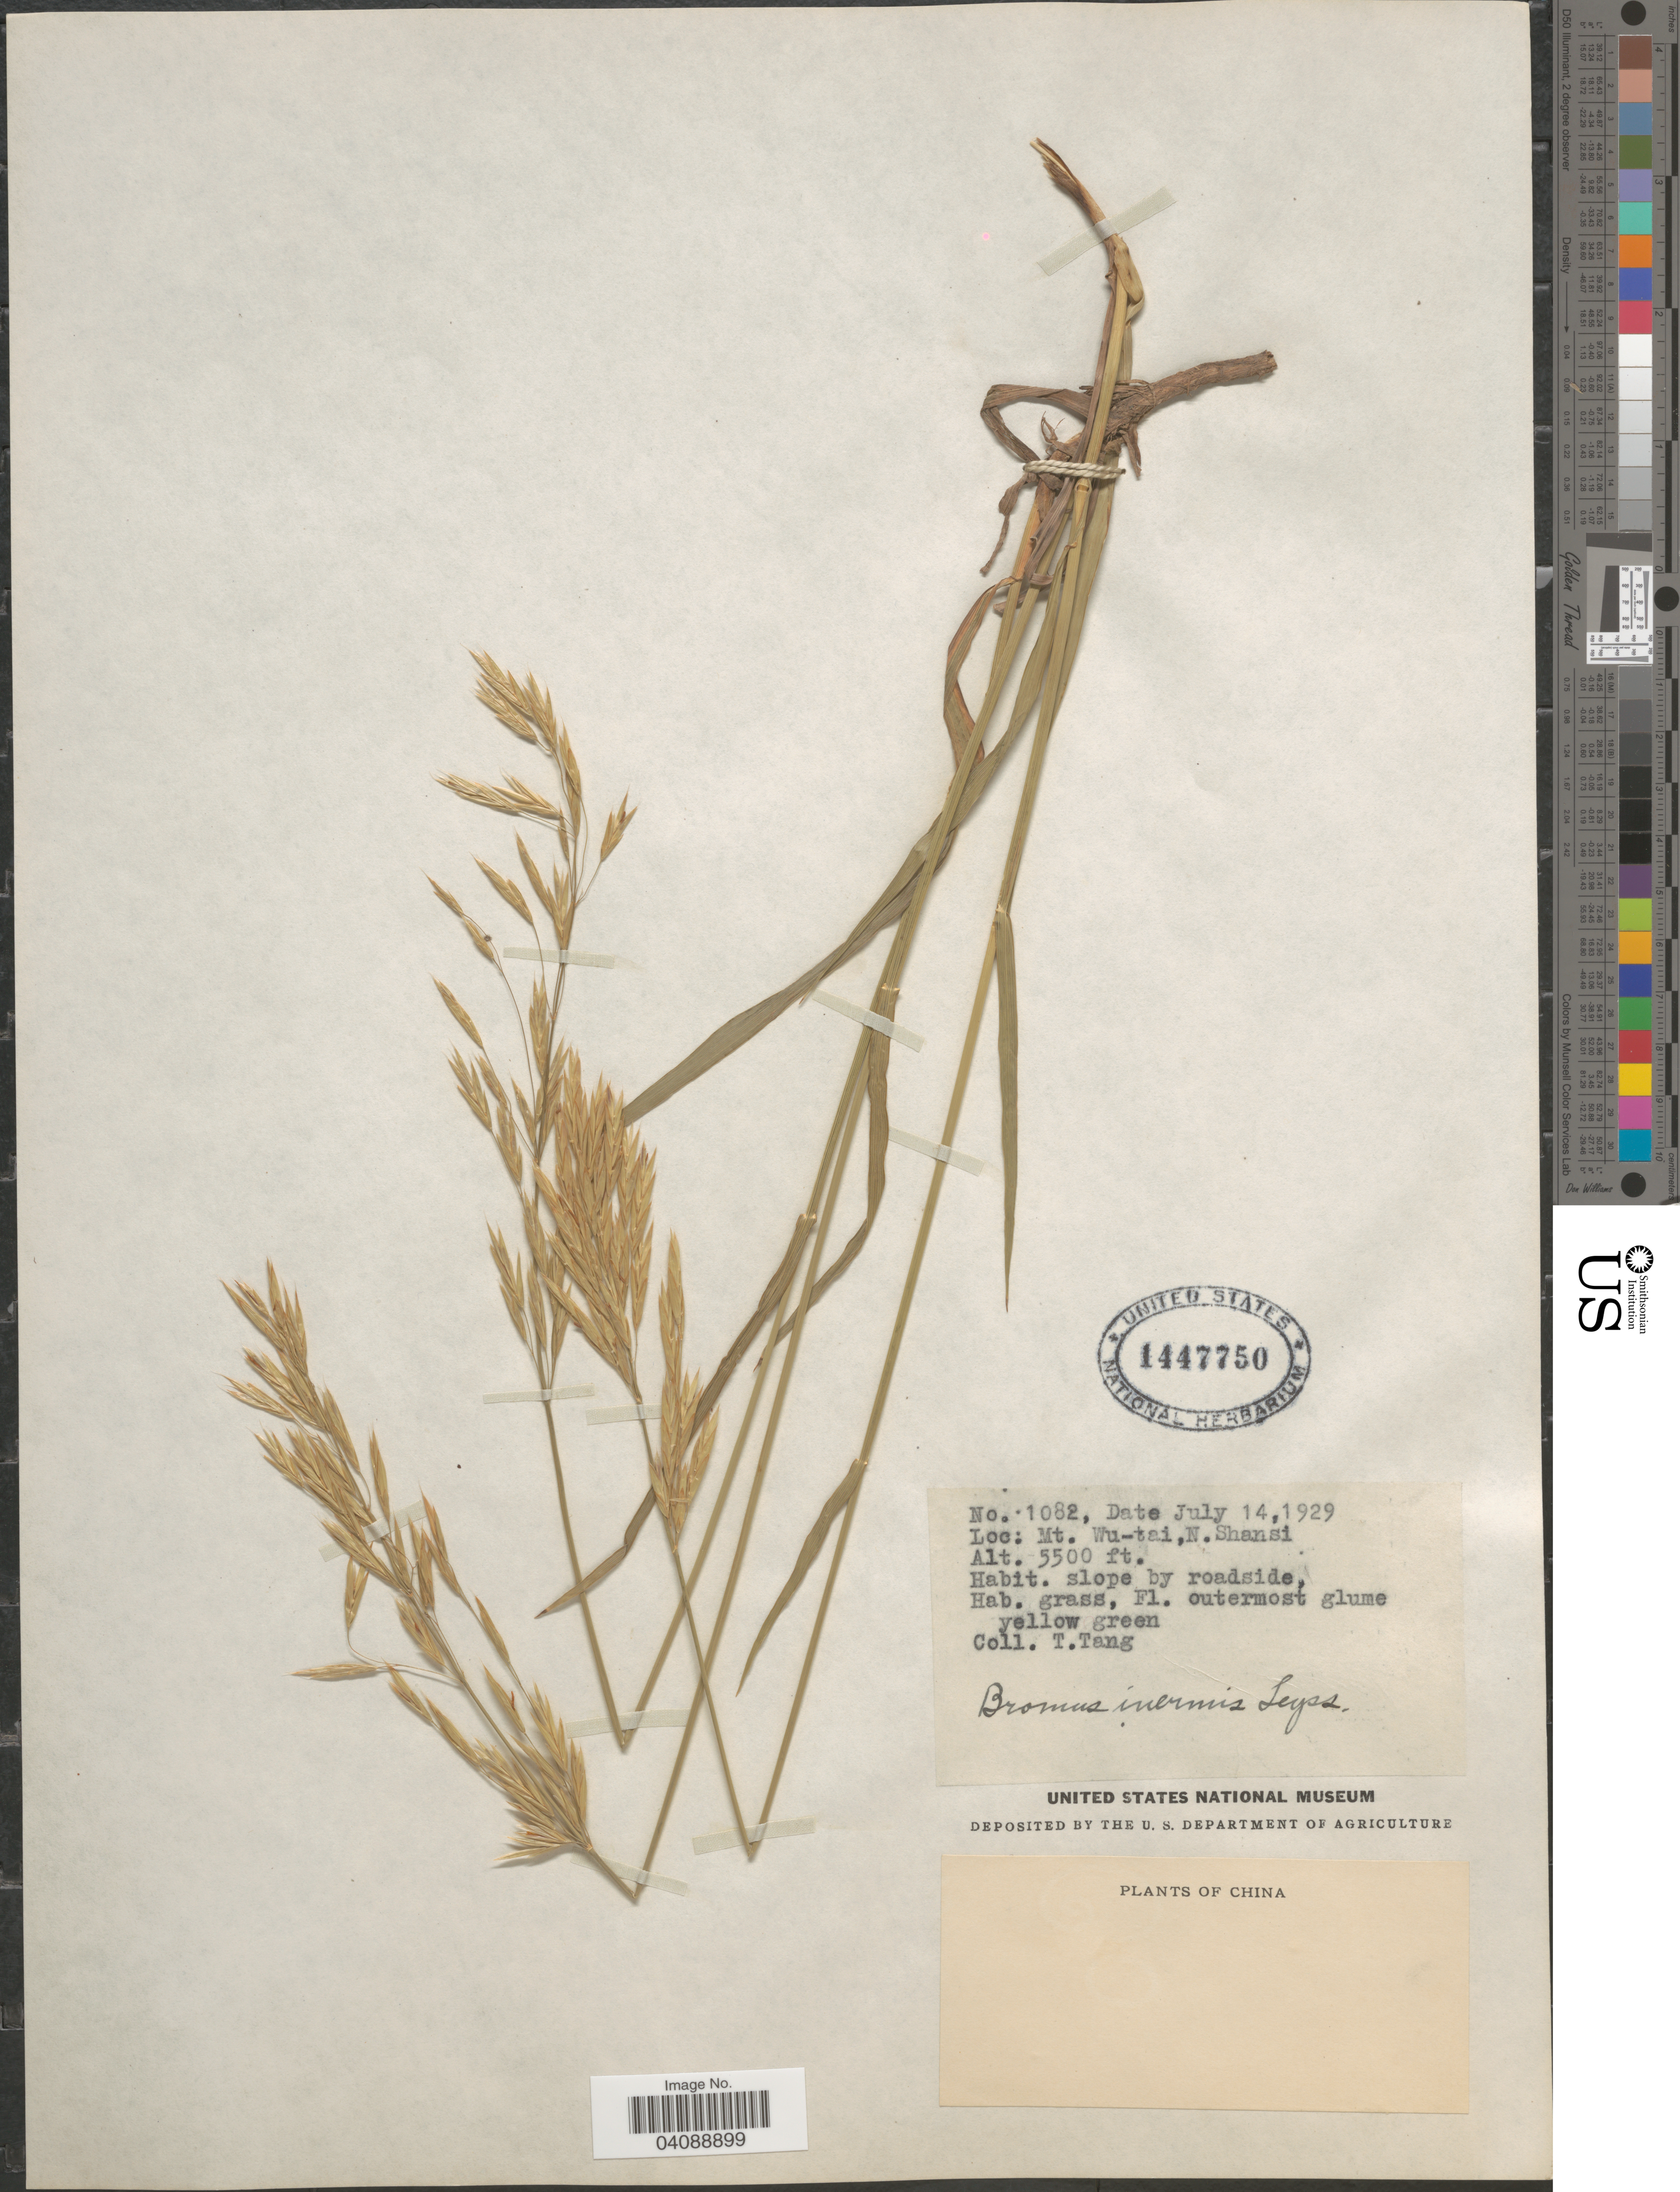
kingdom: Plantae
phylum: Tracheophyta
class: Liliopsida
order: Poales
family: Poaceae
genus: Bromus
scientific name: Bromus inermis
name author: Leyss.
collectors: T. Tang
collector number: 1082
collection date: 1929-07-14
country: China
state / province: Shanxi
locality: Mt. Wu-tai, N. Shansi.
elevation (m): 1676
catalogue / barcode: US 1447750